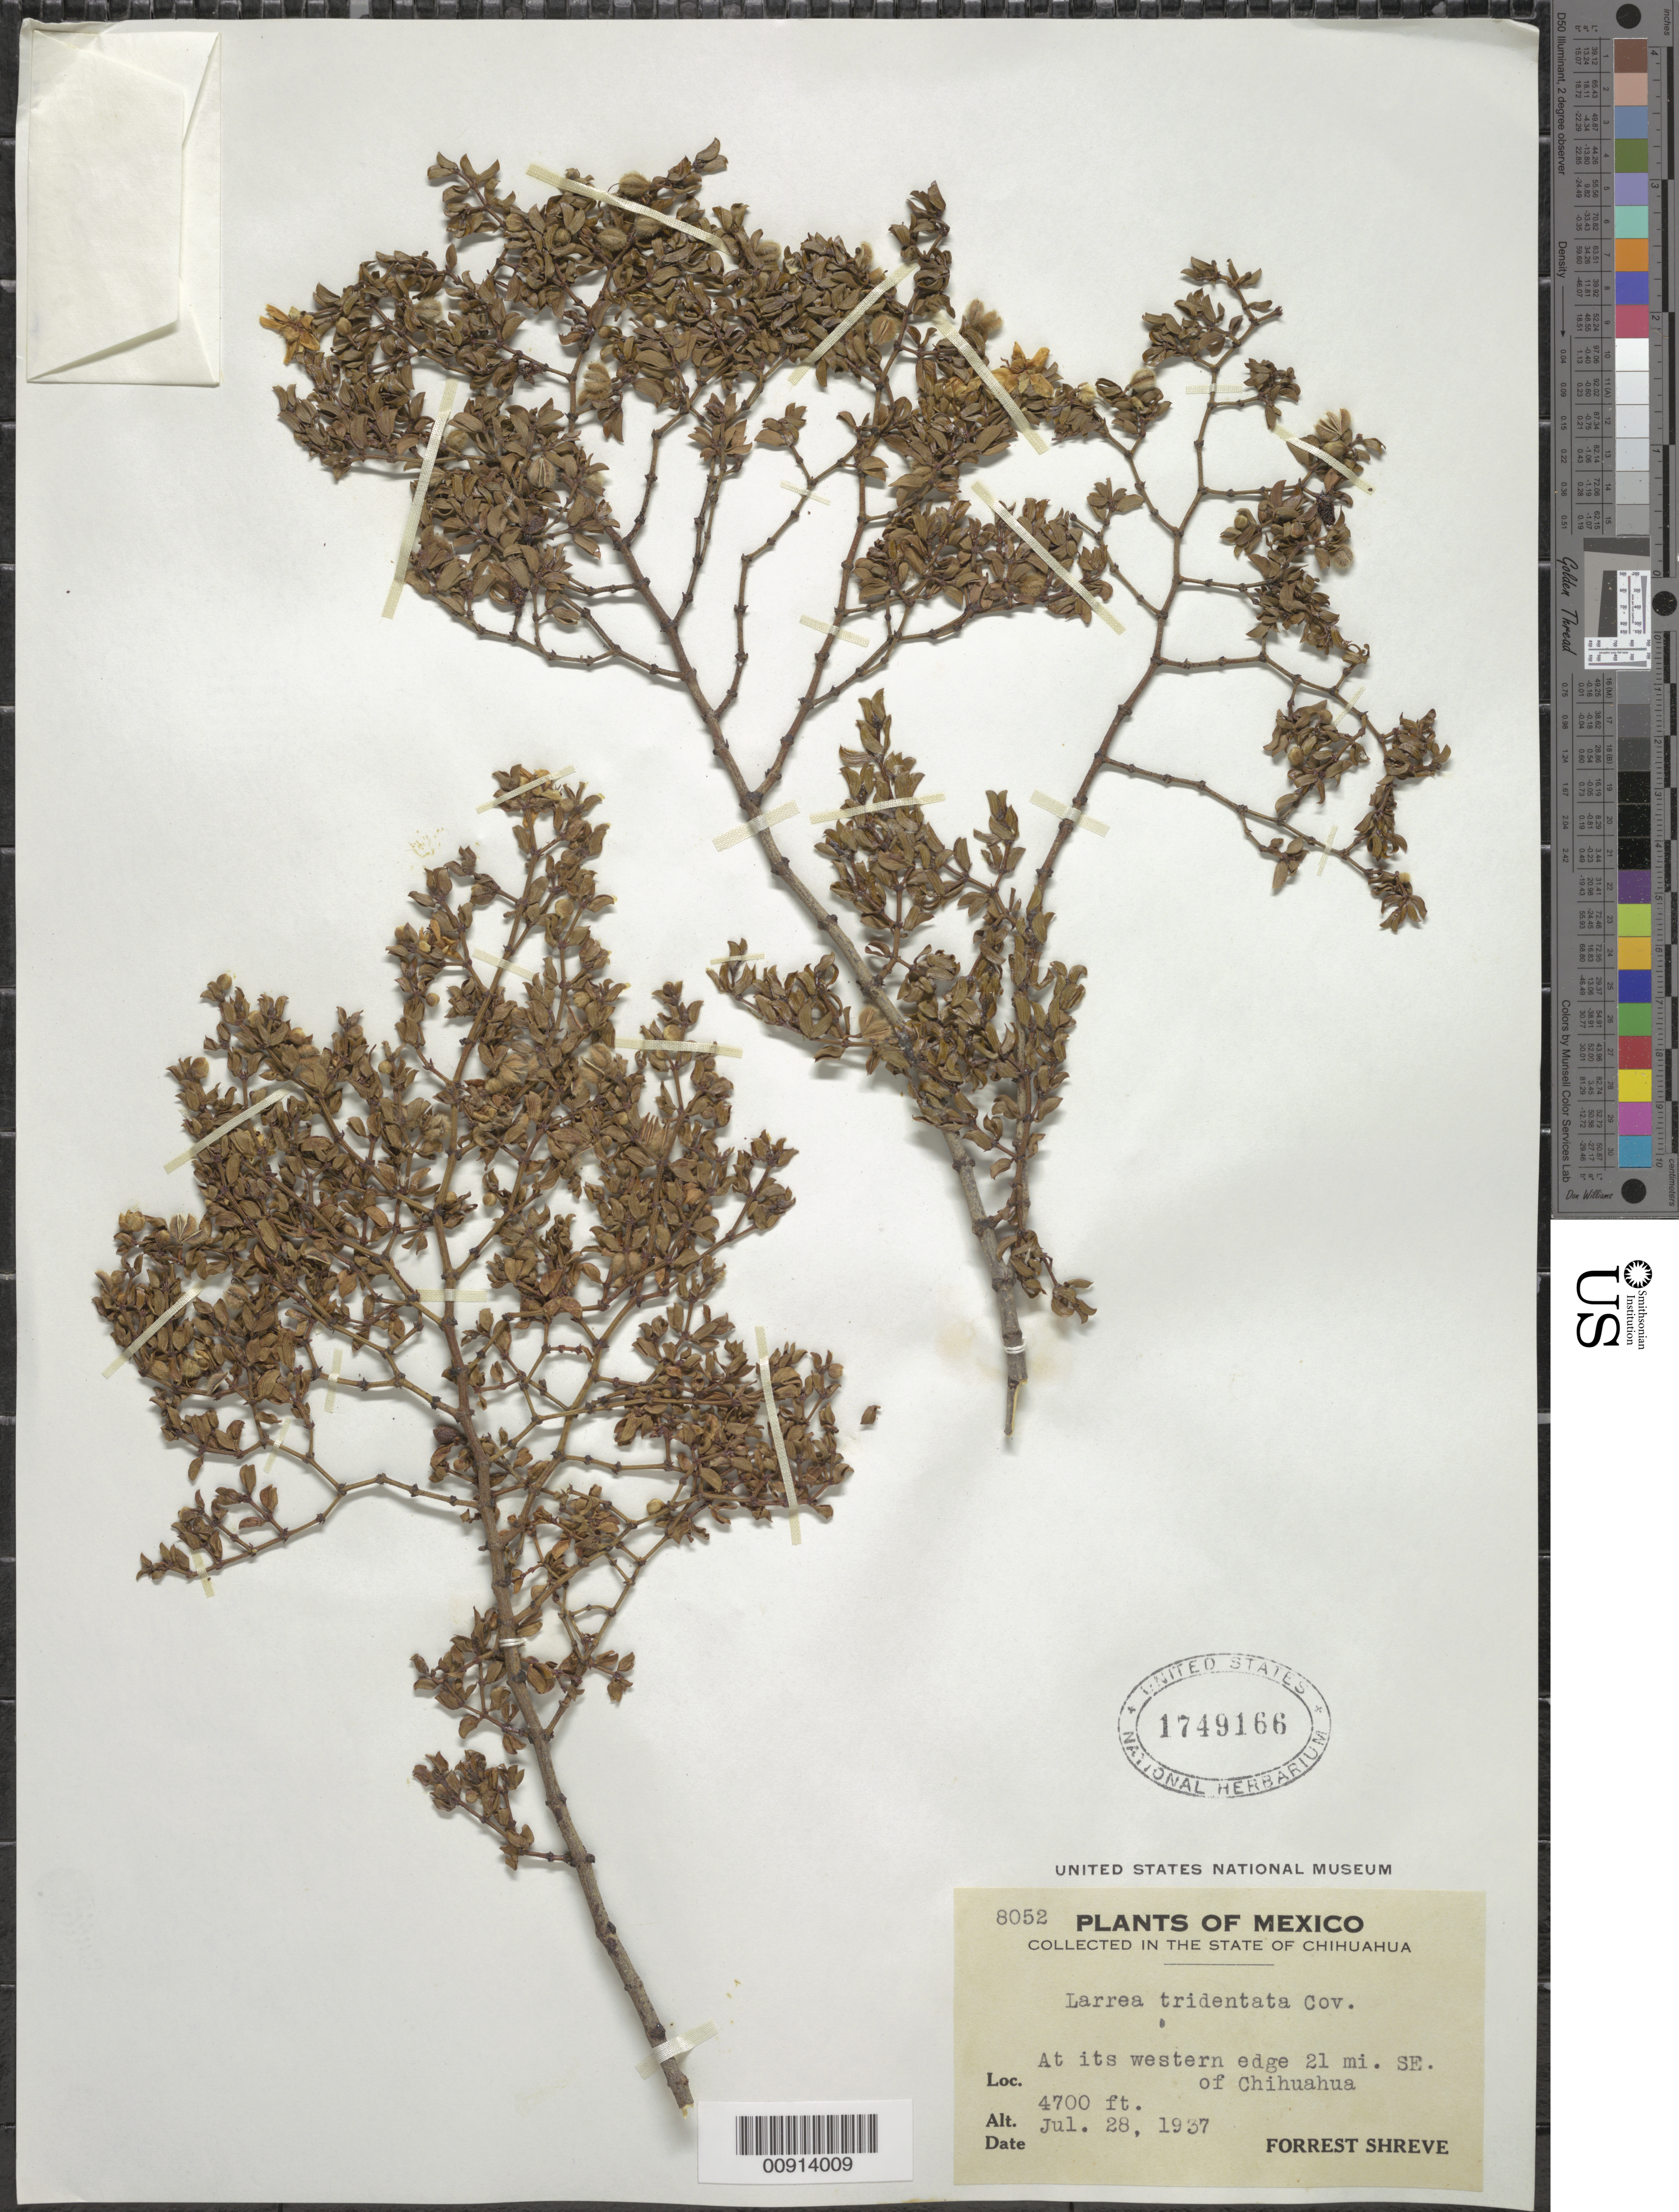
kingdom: Plantae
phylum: Tracheophyta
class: Magnoliopsida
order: Zygophyllales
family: Zygophyllaceae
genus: Larrea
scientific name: Larrea tridentata var. tridentata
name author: (Sessé & Moc. ex DC.) Coville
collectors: F. Shreve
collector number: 8052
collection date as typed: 28 Jul 1937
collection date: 1937-07-28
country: Mexico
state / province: Chihuahua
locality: At its western edge 21 mi. SE of Chihuahua, State of Chihuahua.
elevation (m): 1433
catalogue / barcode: US 1749166